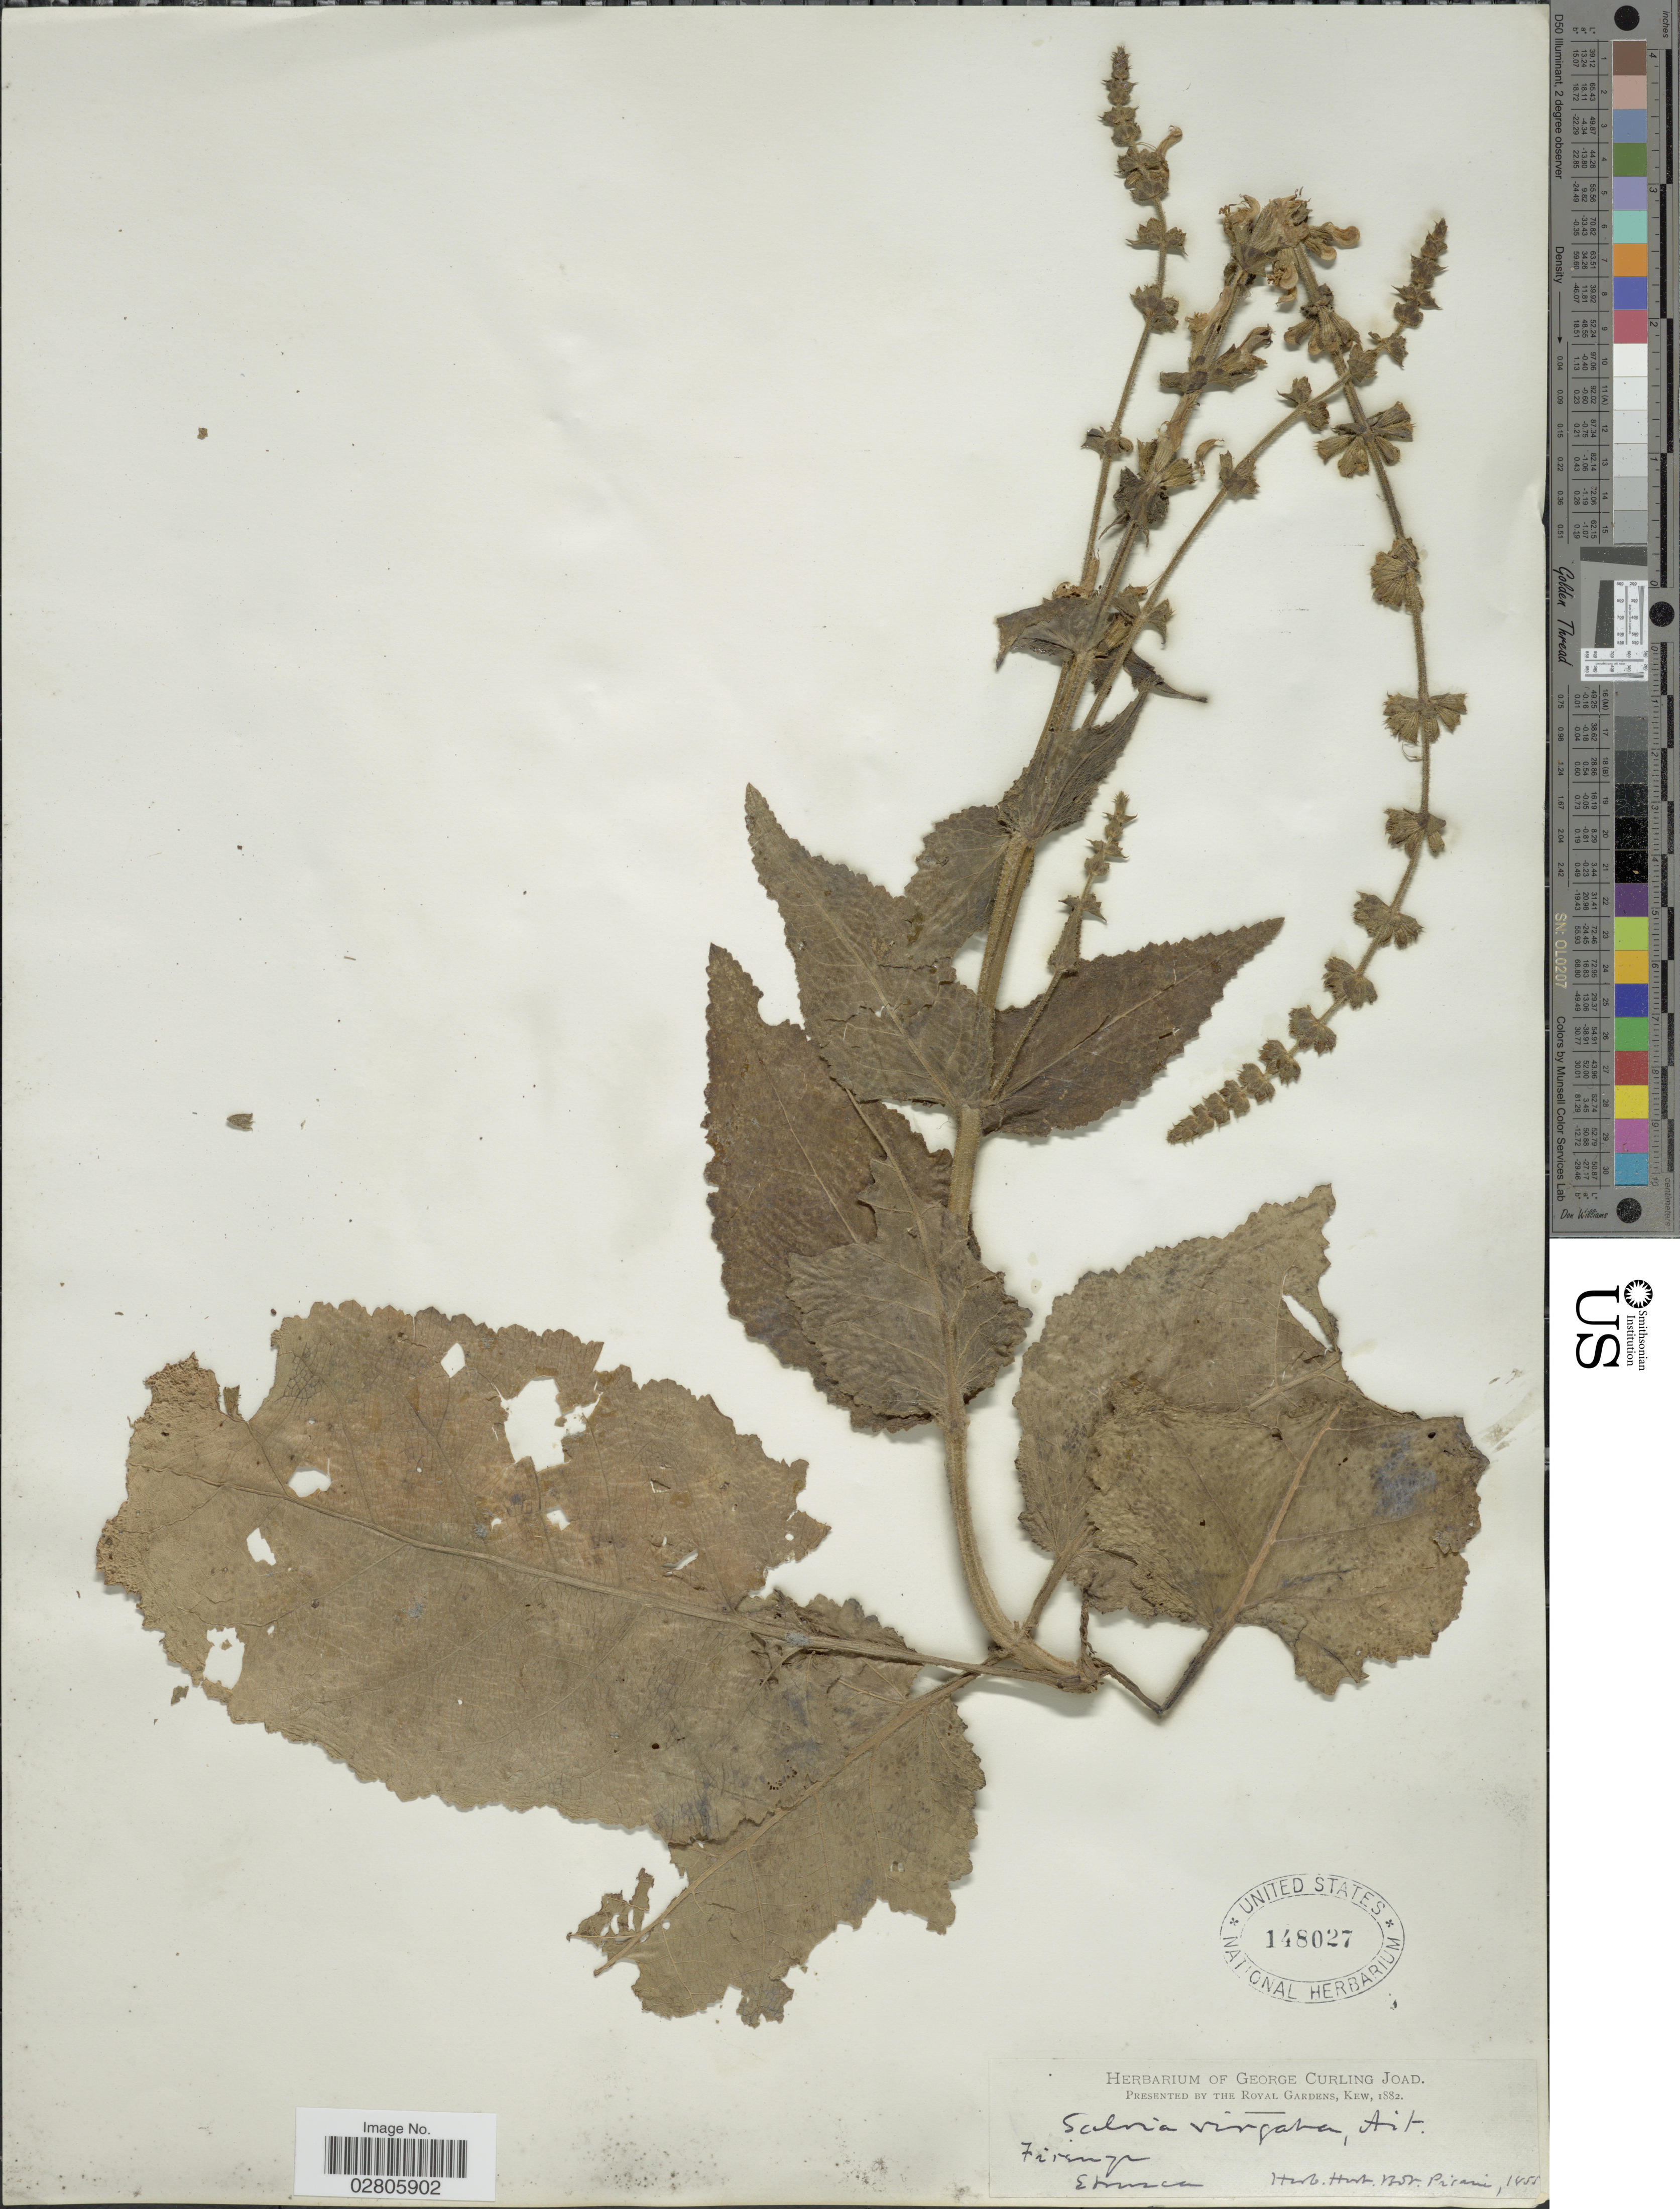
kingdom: Plantae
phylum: Tracheophyta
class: Magnoliopsida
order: Lamiales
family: Lamiaceae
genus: Salvia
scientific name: Salvia virgata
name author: Jacq.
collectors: ex herb. Hort. Bot. Pirani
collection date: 1855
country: Italy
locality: Firenze, Etrusca.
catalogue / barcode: US 148027